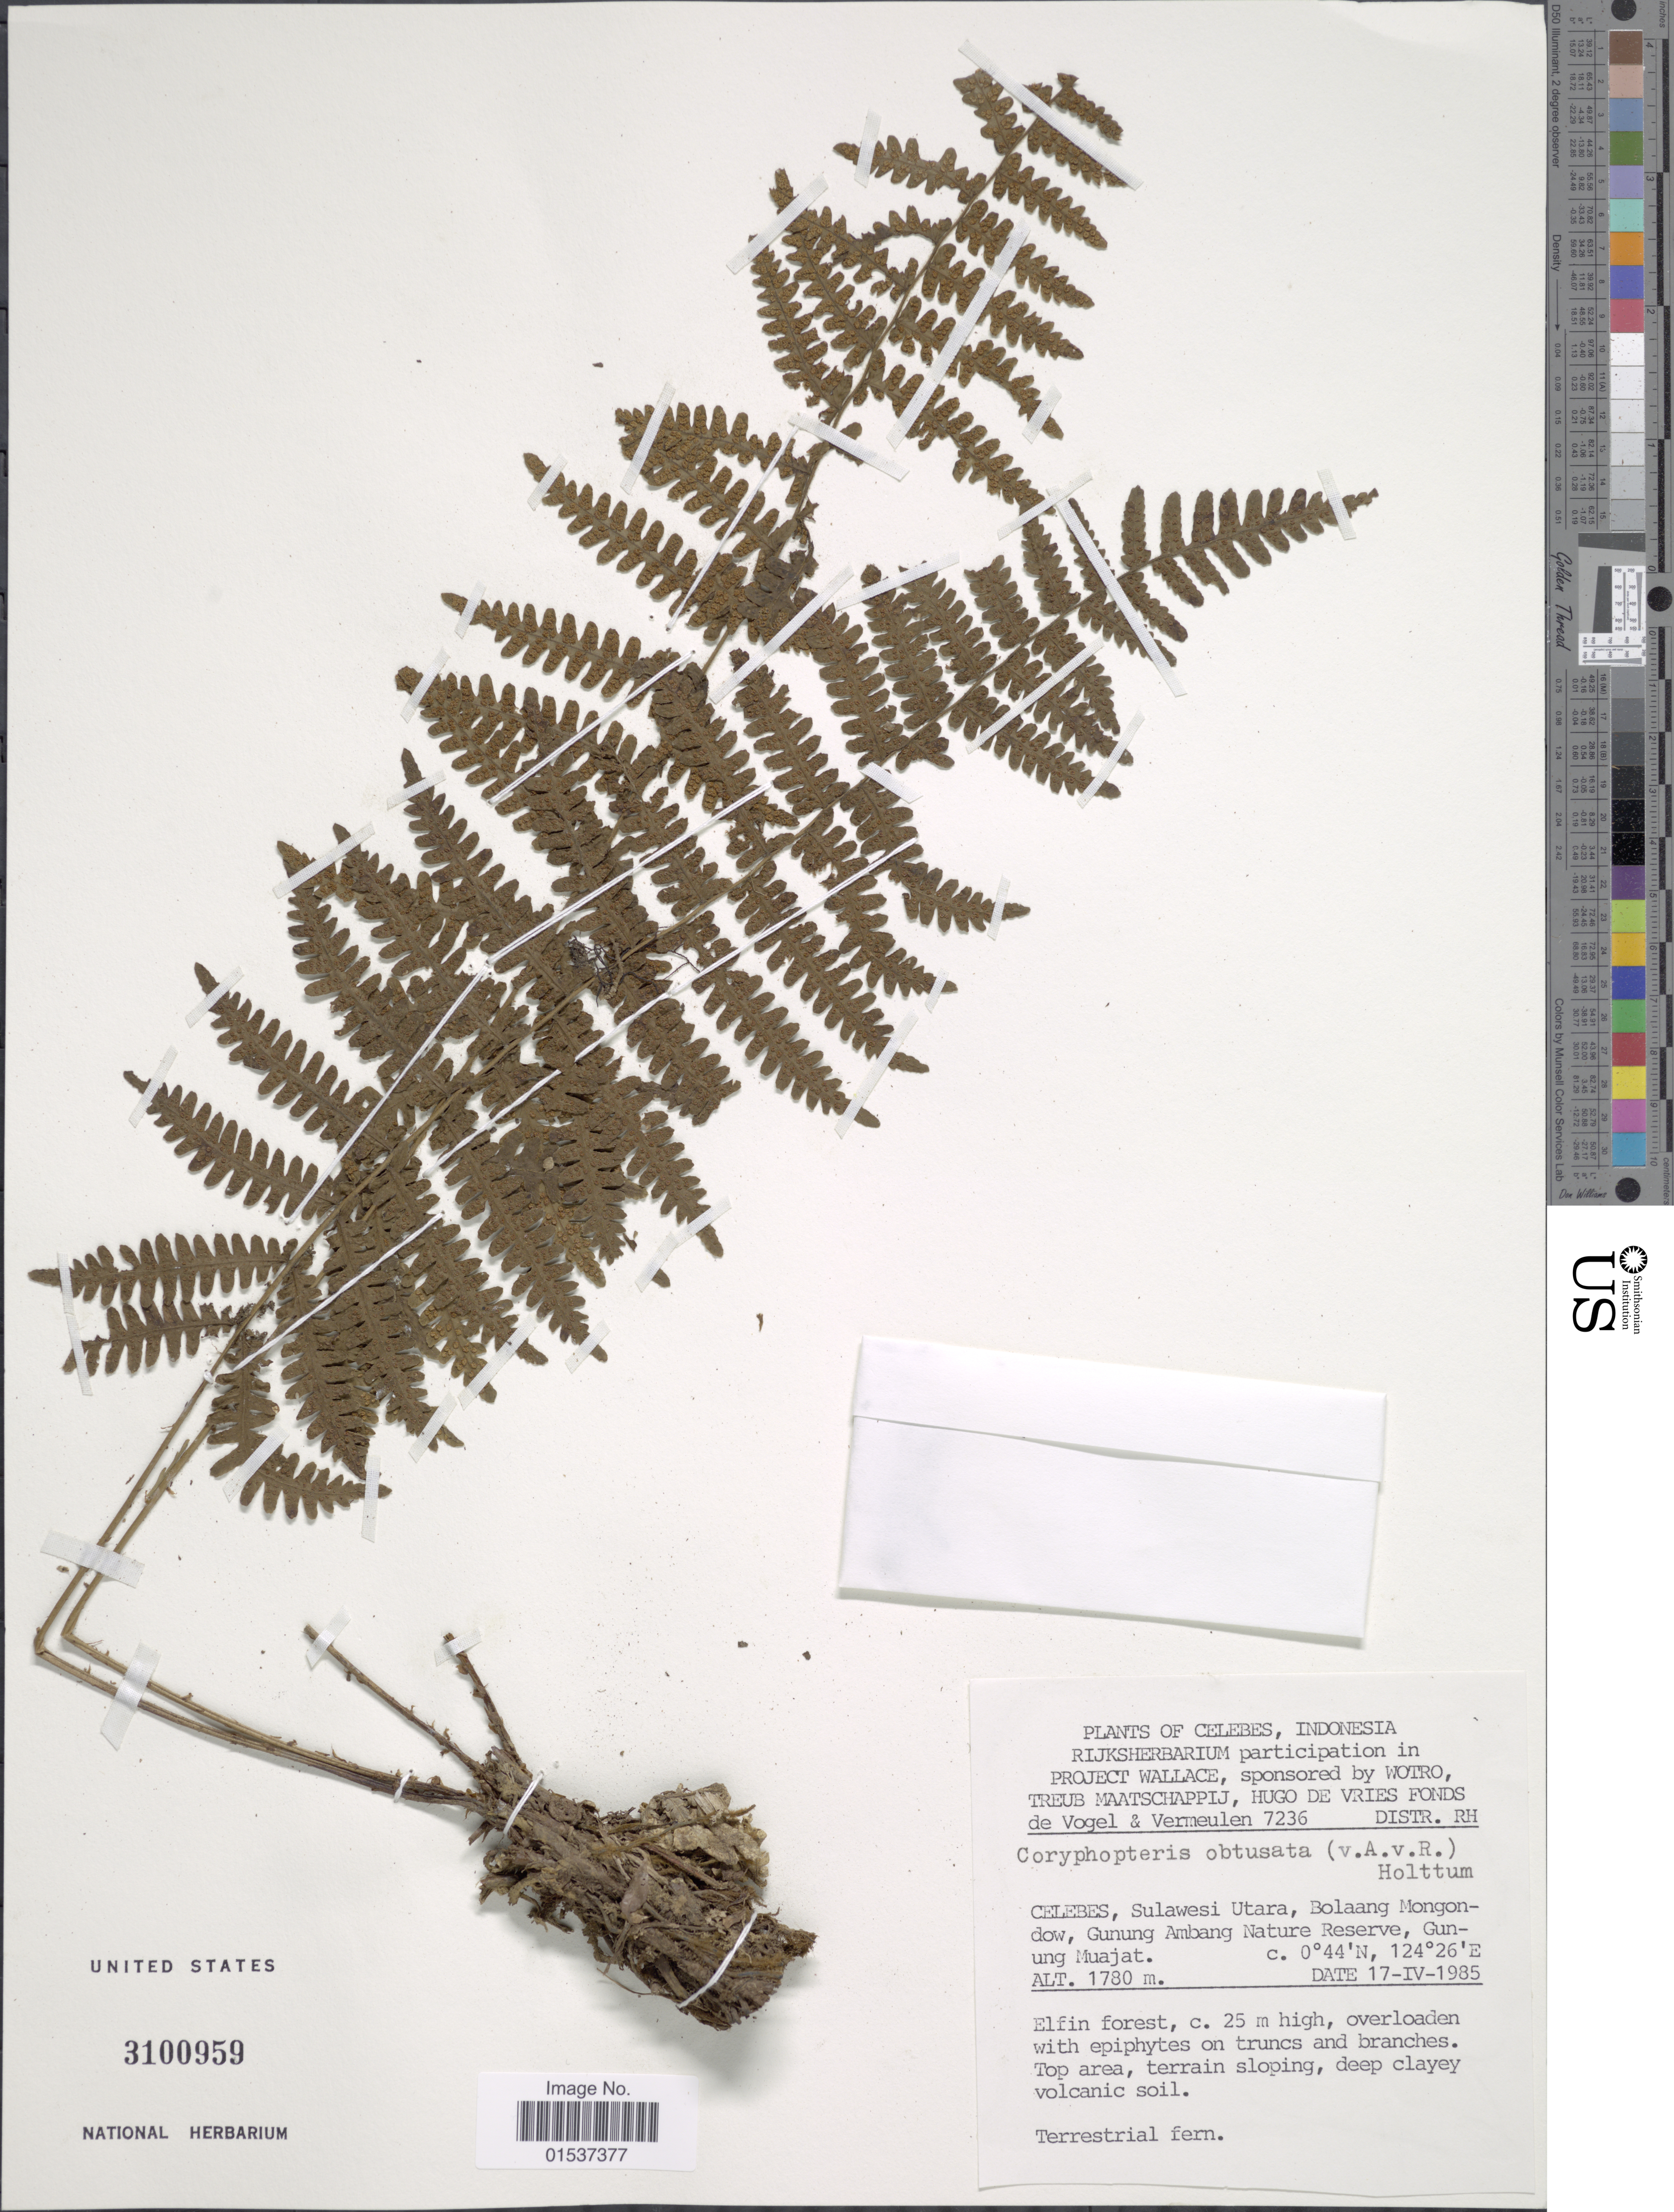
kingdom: Plantae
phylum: Tracheophyta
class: Polypodiopsida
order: Polypodiales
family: Thelypteridaceae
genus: Coryphopteris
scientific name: Coryphopteris obtusata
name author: (Alderw.) Holttum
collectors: d. Vogel & Vermeulen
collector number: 7236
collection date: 1985-04-17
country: Indonesia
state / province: Sulawesi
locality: Indonesia, Celebes, Sulawesi Utara, Bolaang Mongondow, Gunung Ambang Nature Reserve, Gunung Muajat.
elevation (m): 1780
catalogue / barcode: US 3100959